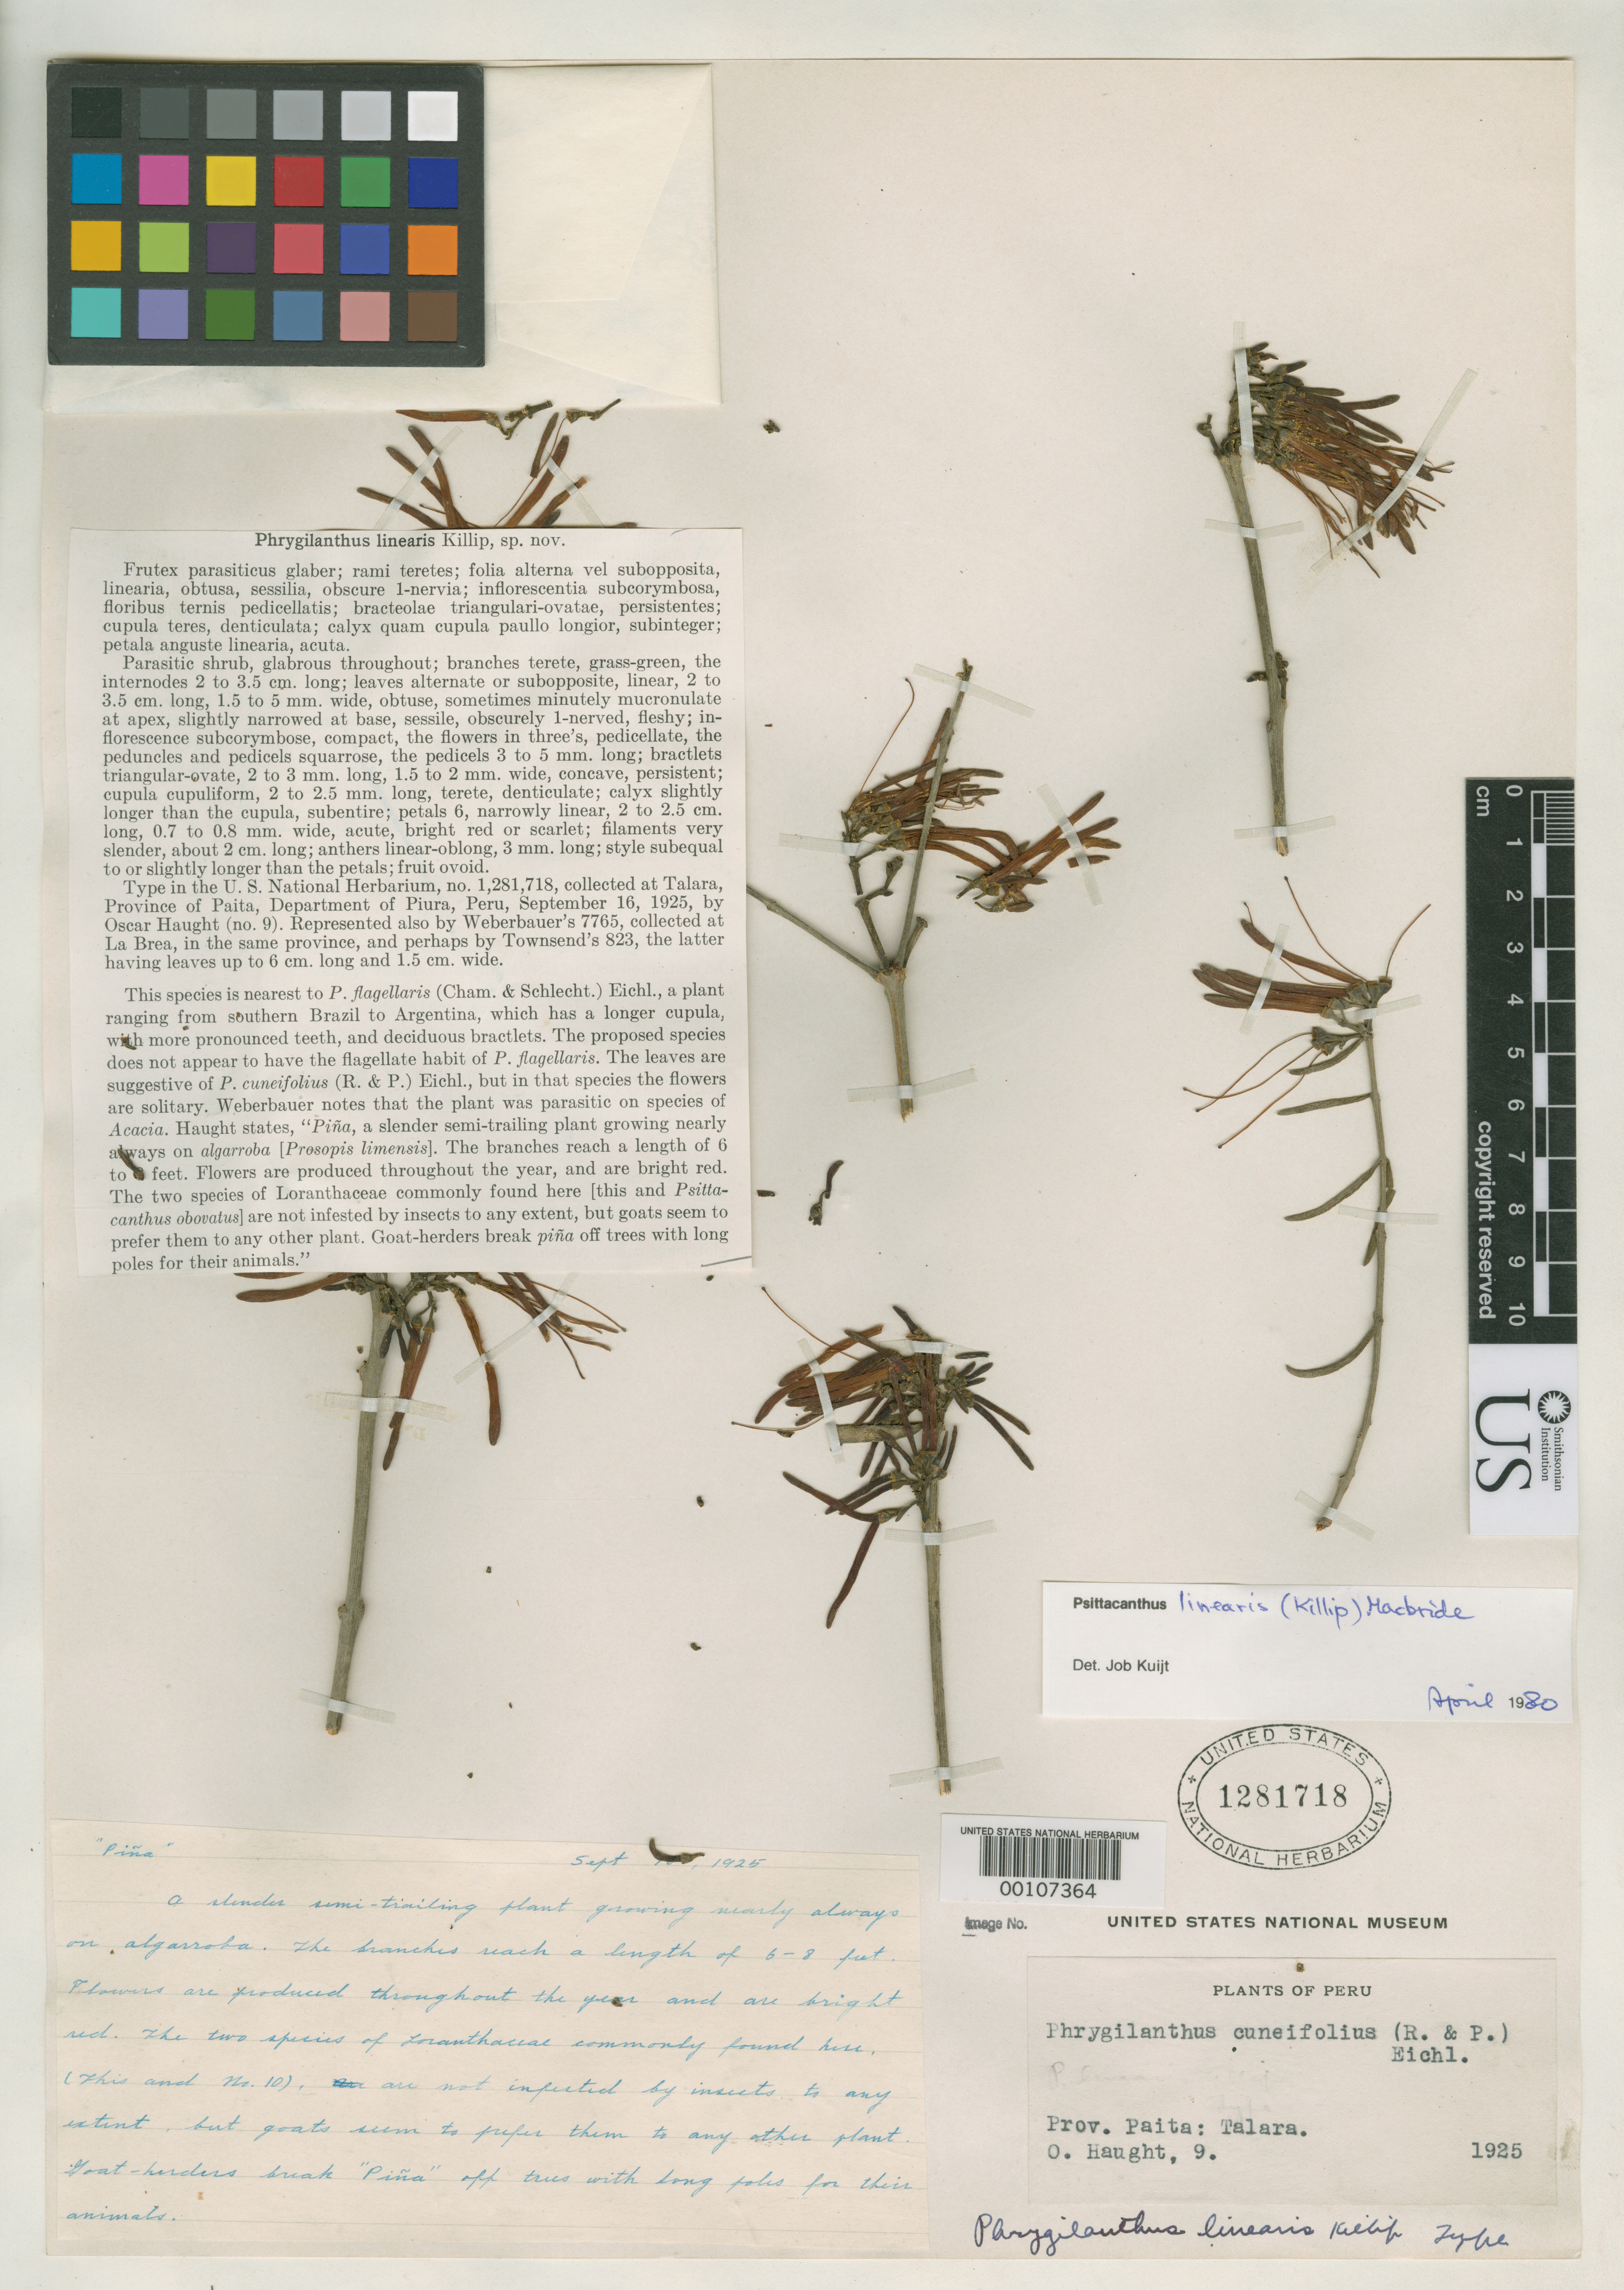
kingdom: Plantae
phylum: Tracheophyta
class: Magnoliopsida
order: Santalales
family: Loranthaceae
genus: Phrygilanthus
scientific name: Phrygilanthus linearis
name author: Killip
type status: Holotype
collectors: O. L. Haught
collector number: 9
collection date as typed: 16 Sep 1925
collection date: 1925-09-16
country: Peru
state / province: Piura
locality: Paita, Talara.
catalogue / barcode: US 1281718